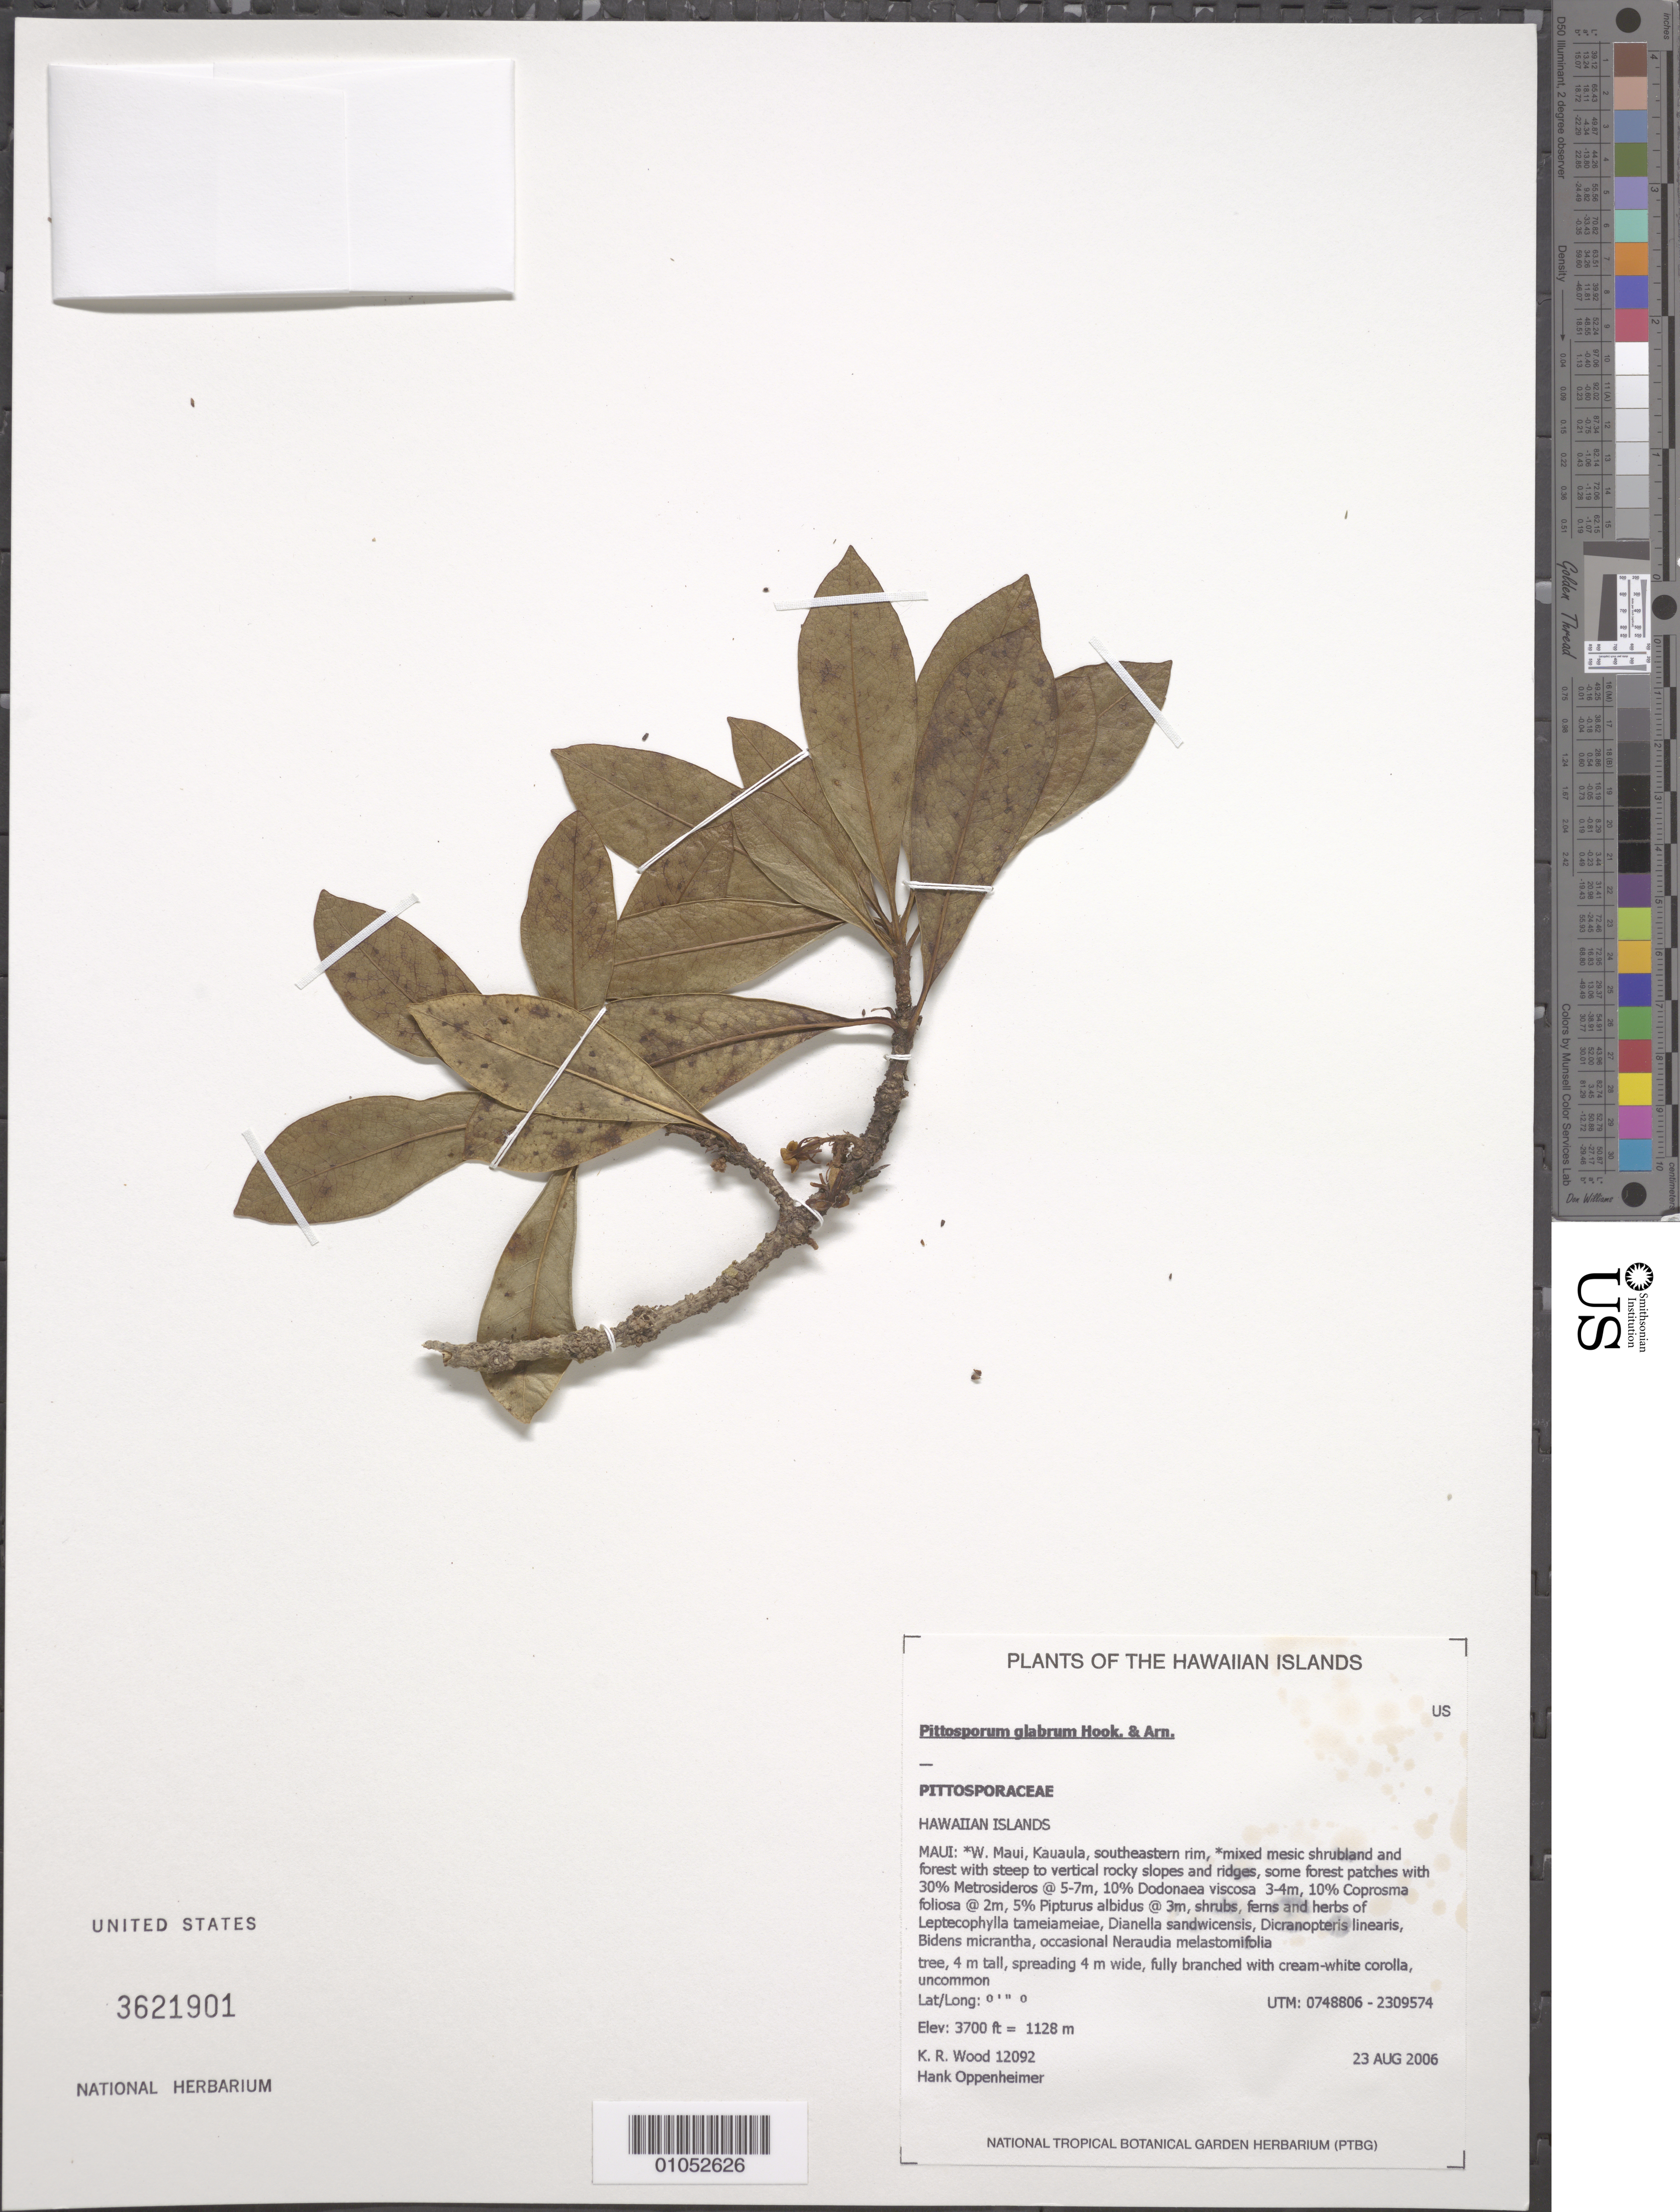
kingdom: Plantae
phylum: Tracheophyta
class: Magnoliopsida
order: Apiales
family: Pittosporaceae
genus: Pittosporum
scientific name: Pittosporum glabrum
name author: Hook. & Arn.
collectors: K. R. Wood & H. Oppenheimer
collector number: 12092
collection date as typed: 23 Aug 2006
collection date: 2006-08-23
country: United States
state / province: Hawaii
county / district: Maui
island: Maui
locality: West Maui, Kauaula, southeastern rim.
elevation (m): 1128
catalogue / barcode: US 3621901